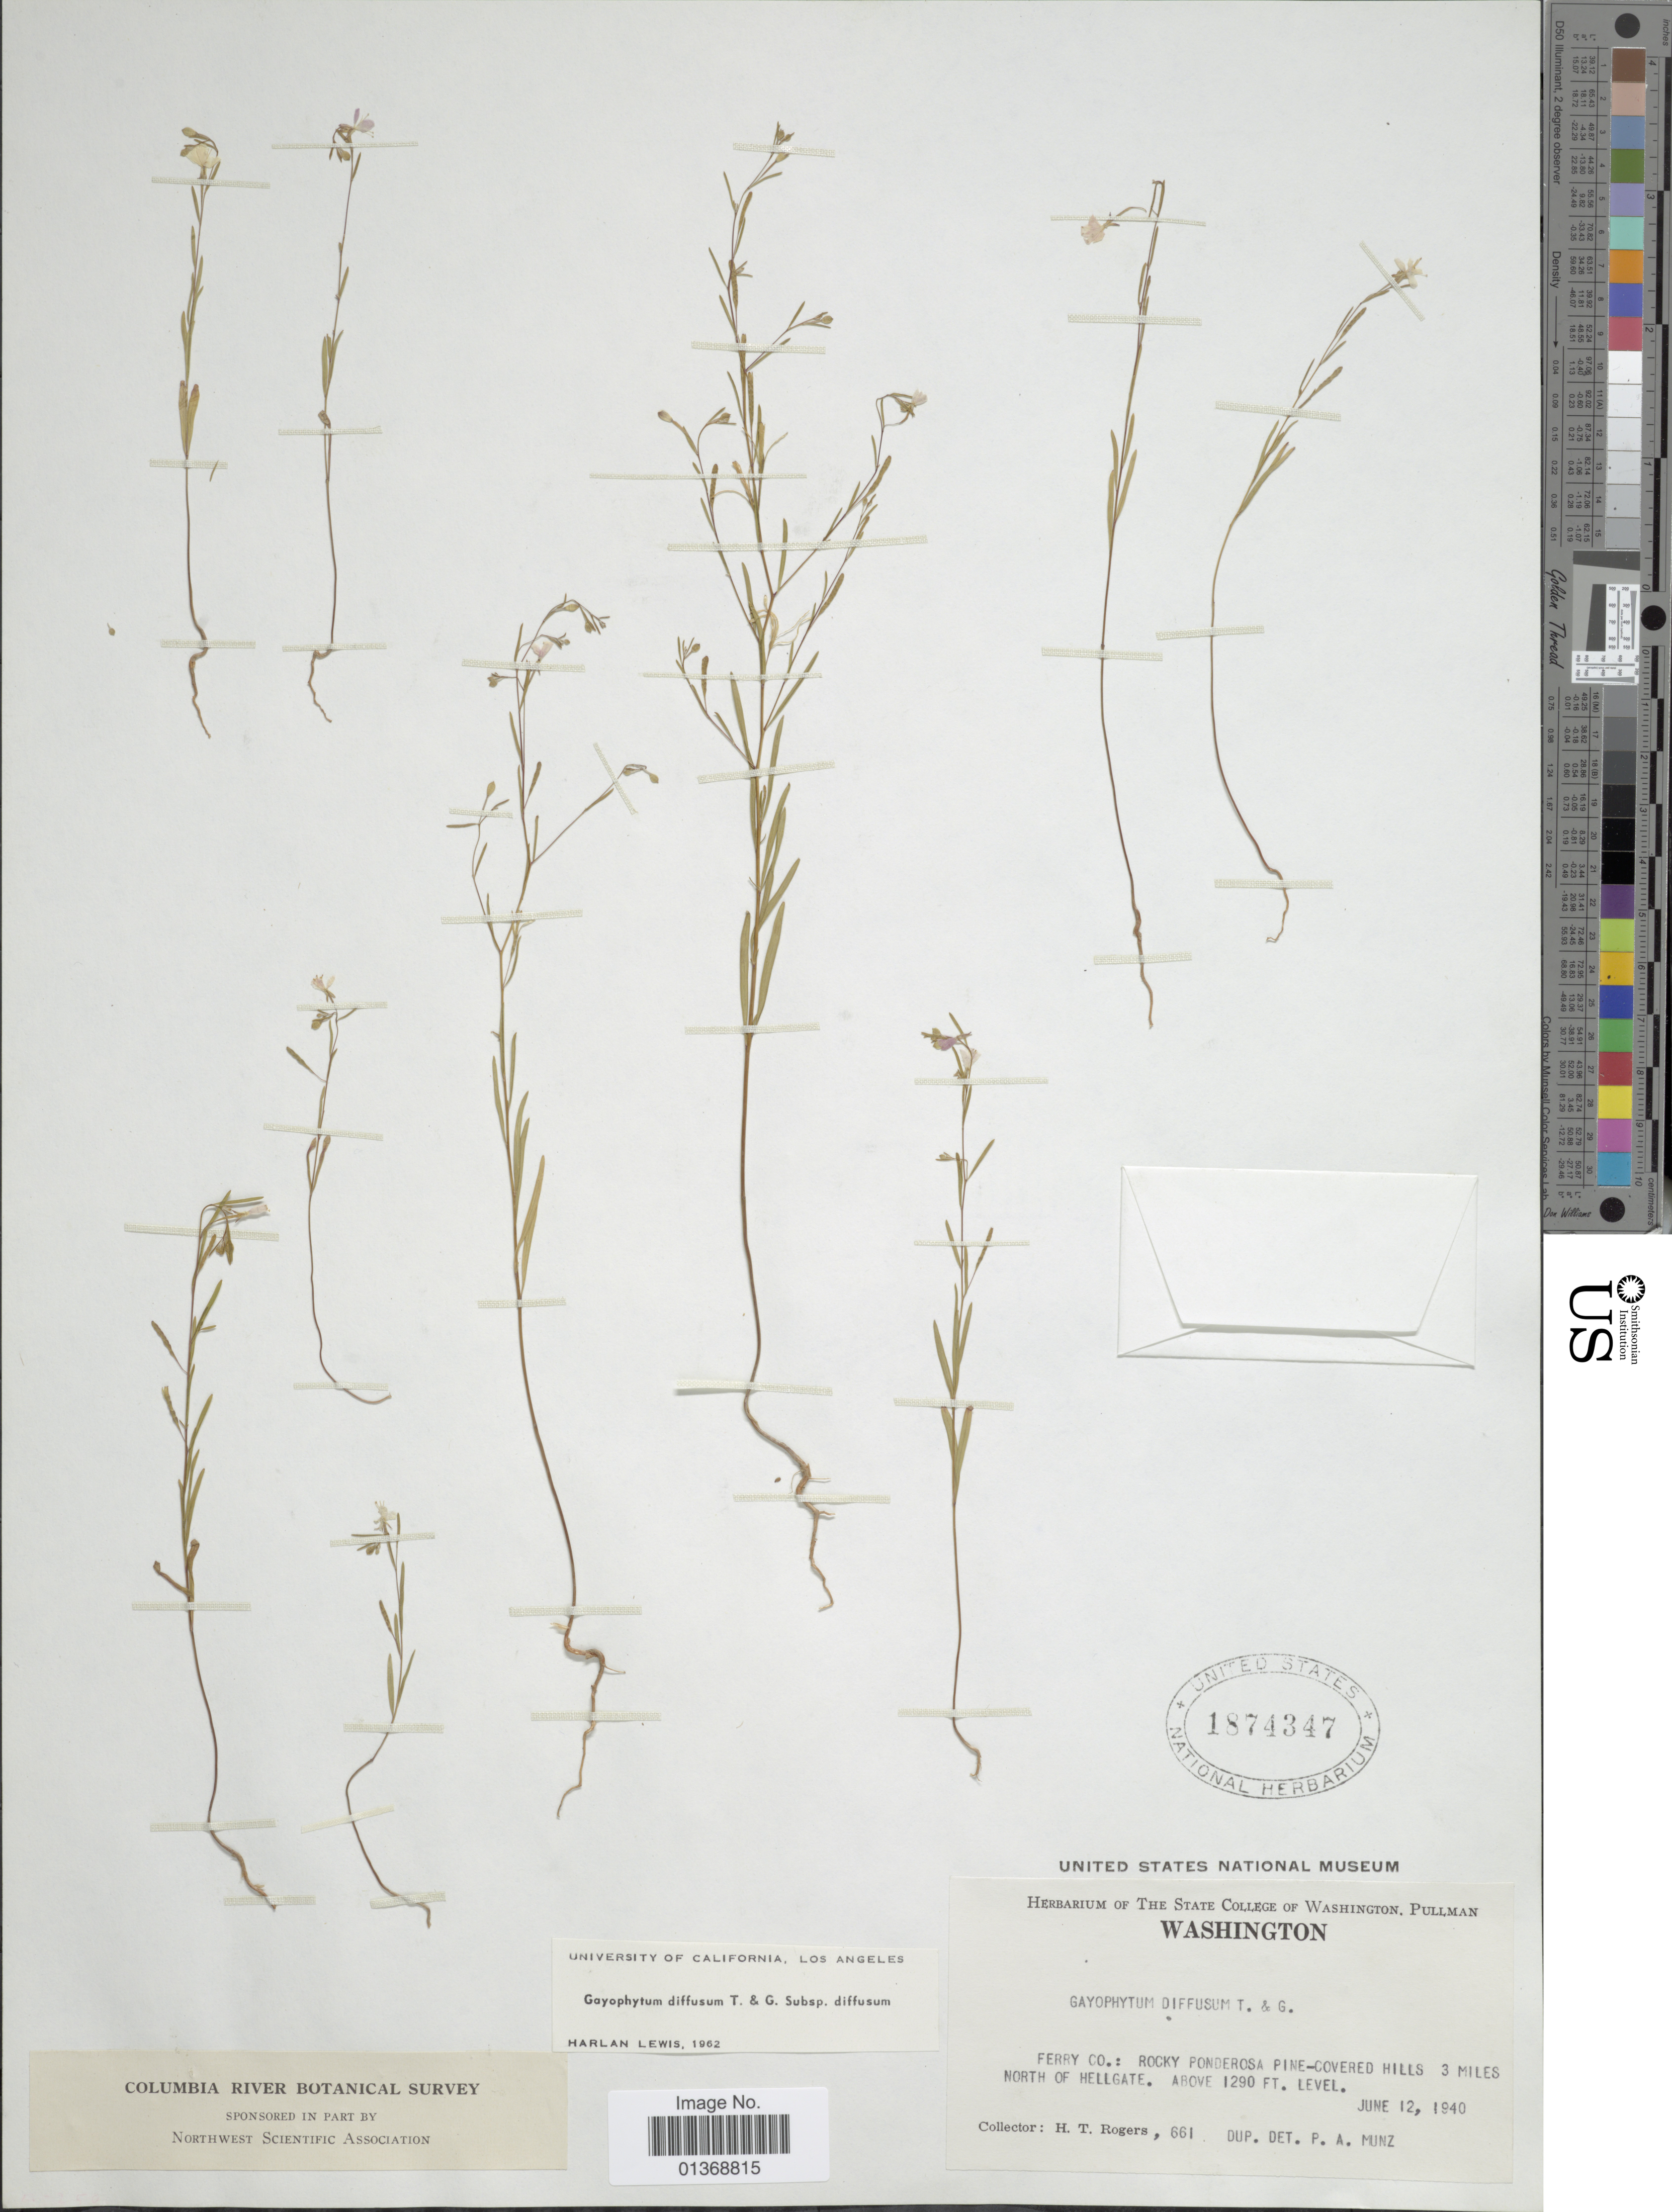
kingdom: Plantae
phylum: Tracheophyta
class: Magnoliopsida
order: Myrtales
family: Onagraceae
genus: Gayophytum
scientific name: Gayophytum diffusum subsp. diffusum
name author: Torr. & A. Gray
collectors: H. Rogers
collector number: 661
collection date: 1940-06-12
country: United States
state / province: Washington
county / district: Ferry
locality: Ferry Co.: Rocky Ponderosa pine-covered hills 3 miles north of Hellgate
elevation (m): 393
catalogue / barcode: US 1874347